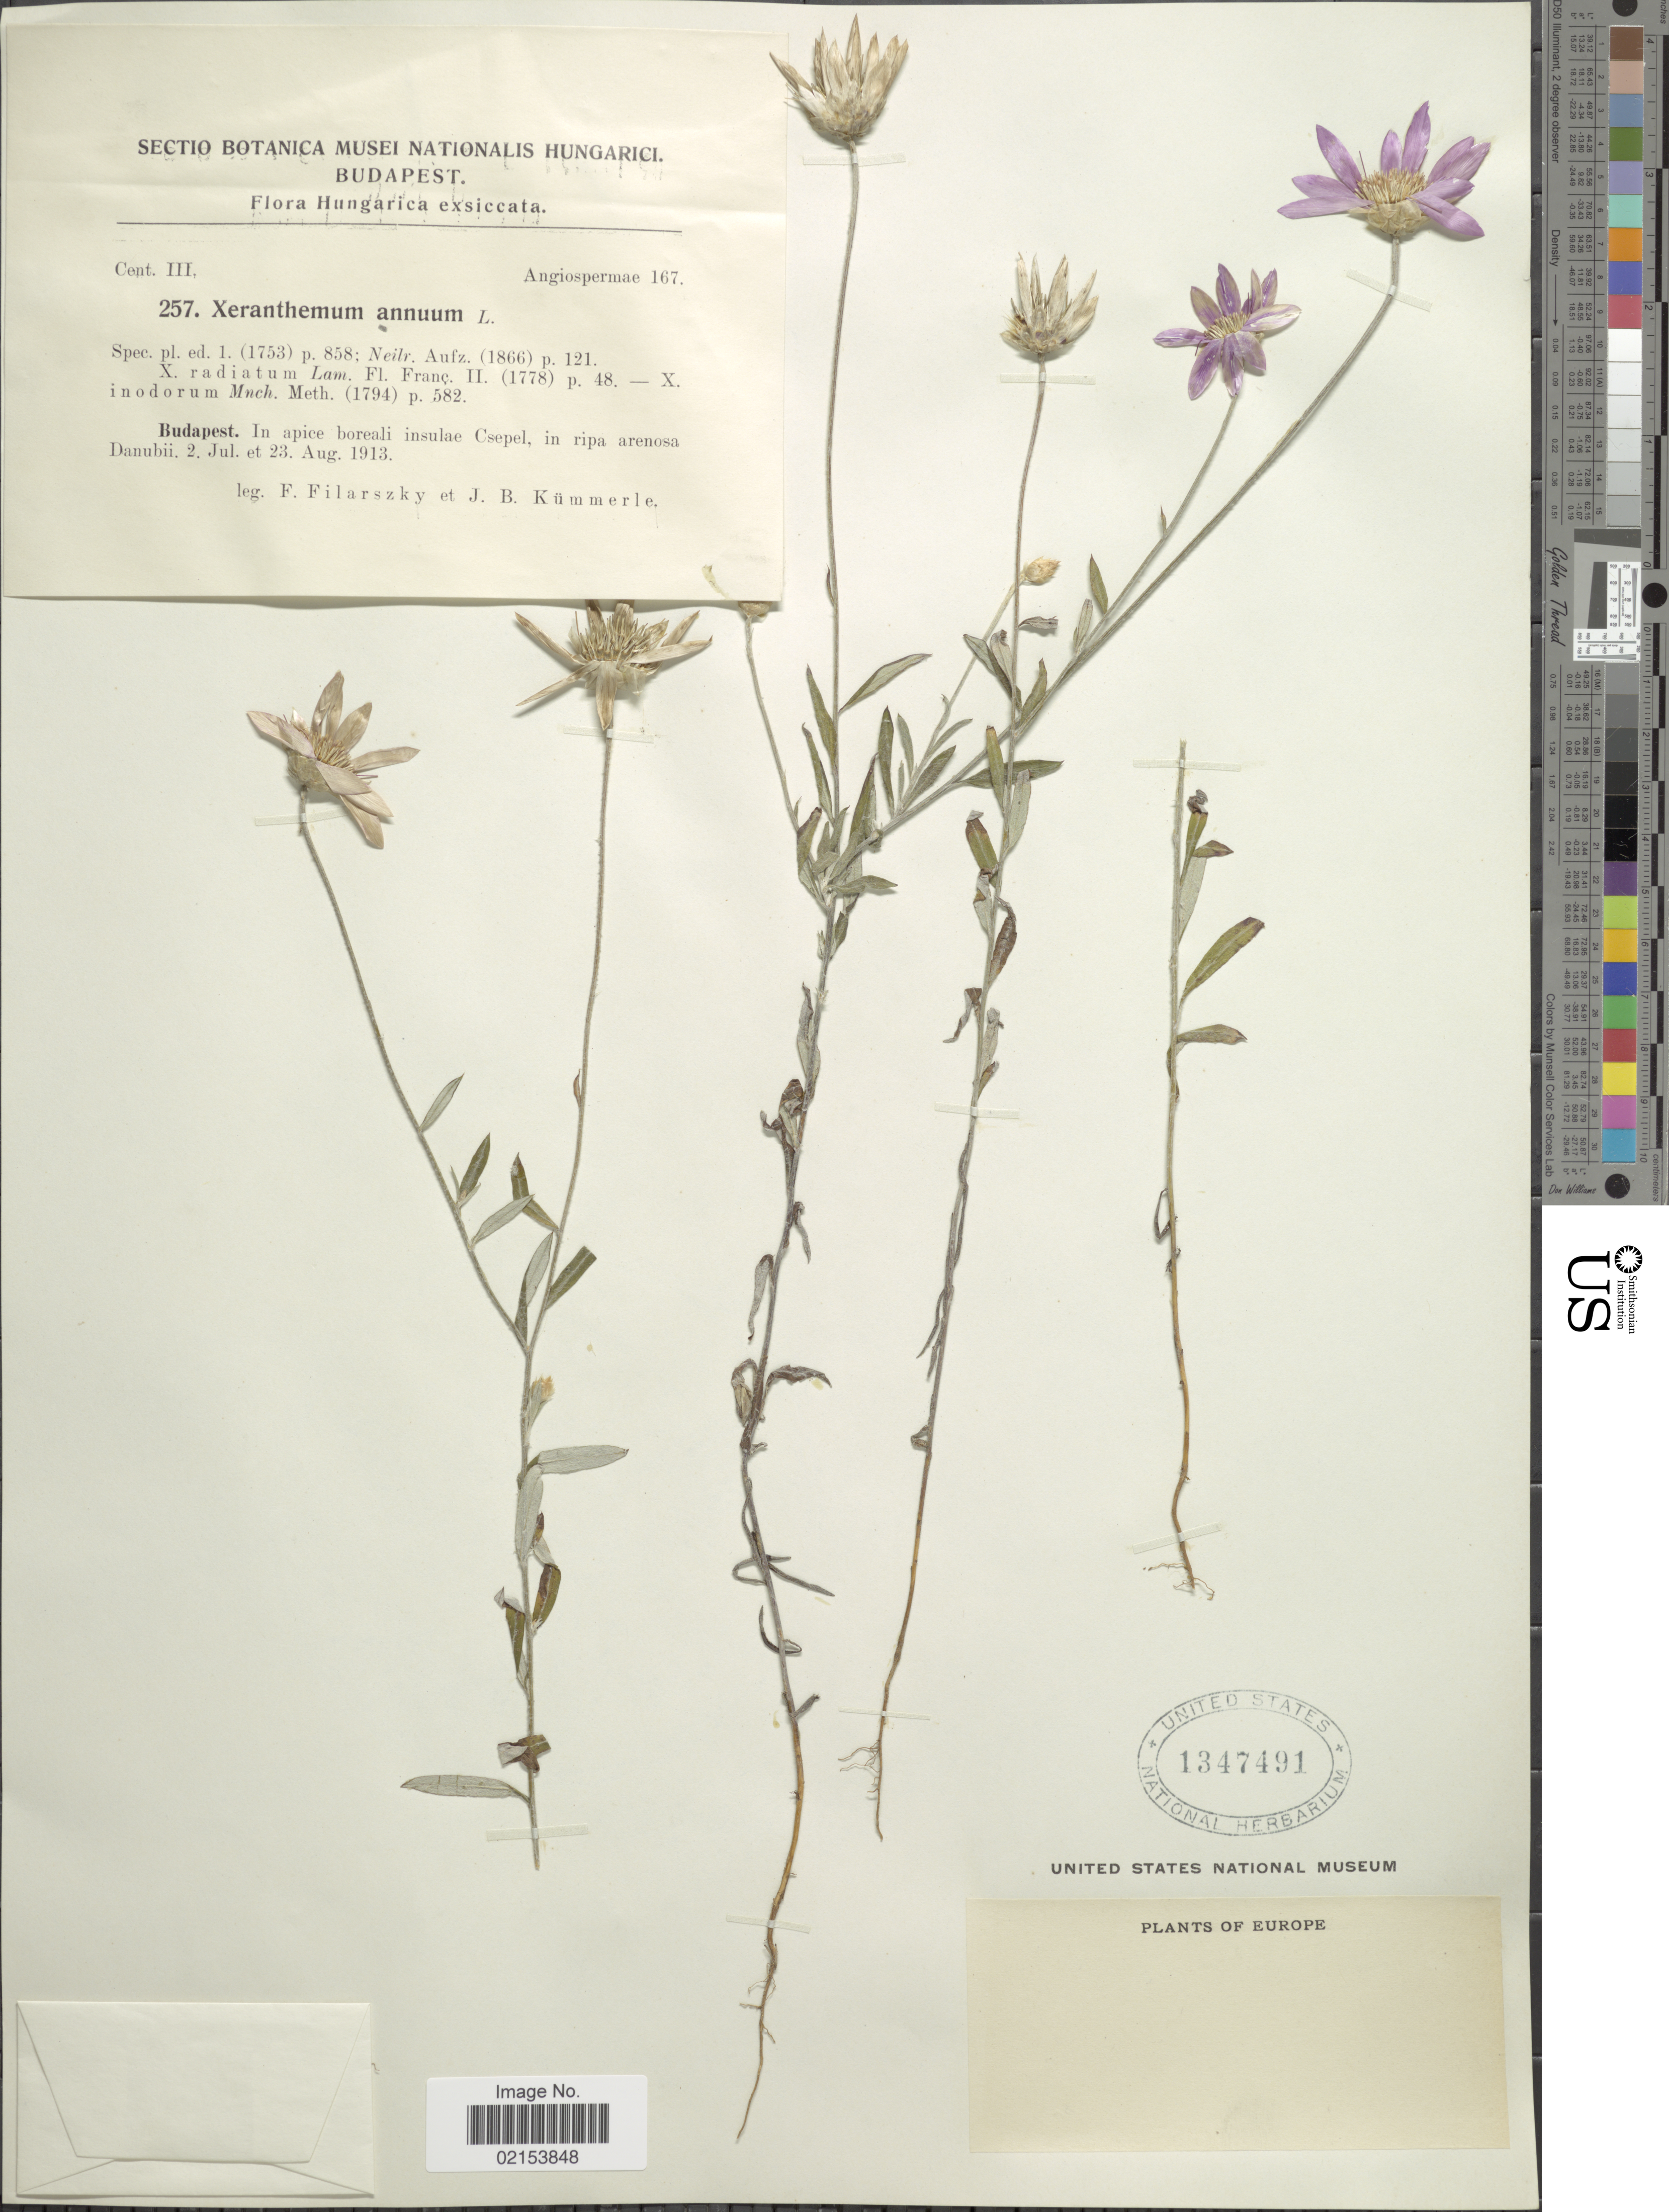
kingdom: Plantae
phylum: Tracheophyta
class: Magnoliopsida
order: Asterales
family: Asteraceae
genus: Xeranthemum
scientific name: Xeranthemum annuum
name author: L.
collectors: F. Filarszky & J. Kummerle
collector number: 257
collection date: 1913-07-02/1913-08-23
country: Hungary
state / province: Budapest, Capital District of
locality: Insulae Csepel, in ripa arenosa Danubii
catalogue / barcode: US 1347491